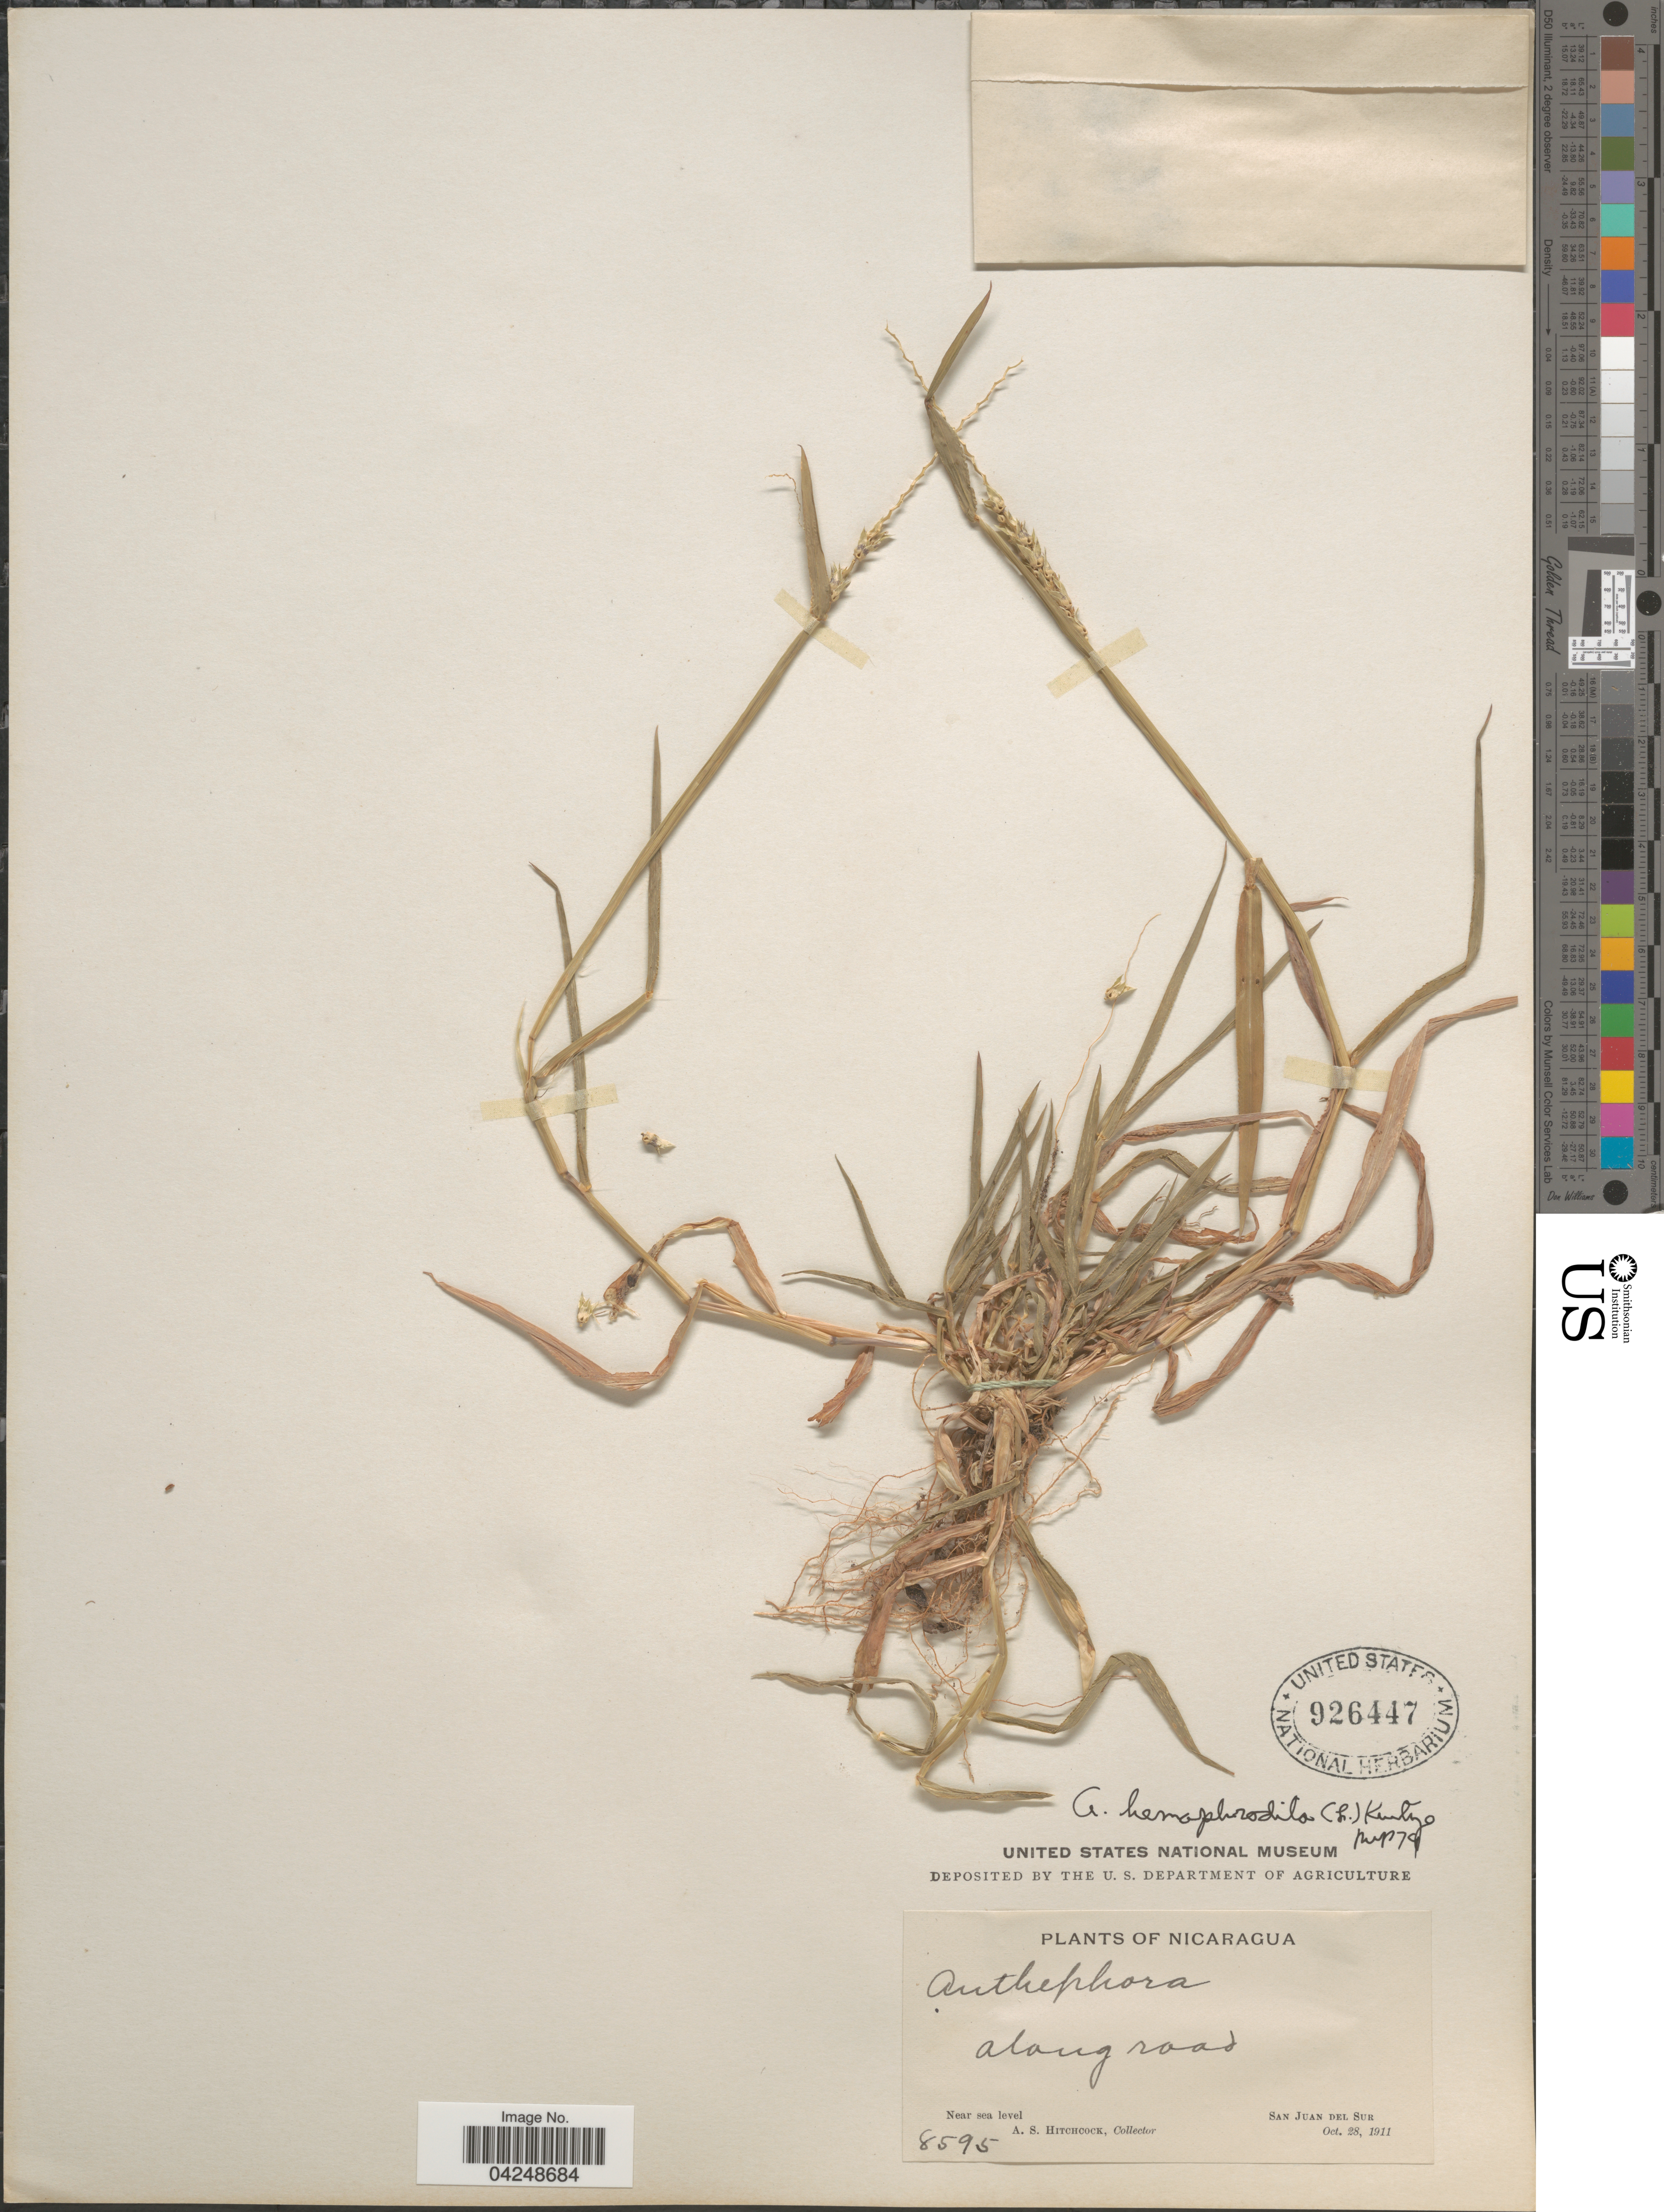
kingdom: Plantae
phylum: Tracheophyta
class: Liliopsida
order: Poales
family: Poaceae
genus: Anthephora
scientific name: Anthephora hermaphrodita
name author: (L.) Kuntze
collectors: A. S. Hitchcock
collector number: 8595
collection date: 1911-10-28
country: Nicaragua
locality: Along road. San Juan del Sur.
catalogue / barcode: US 926447